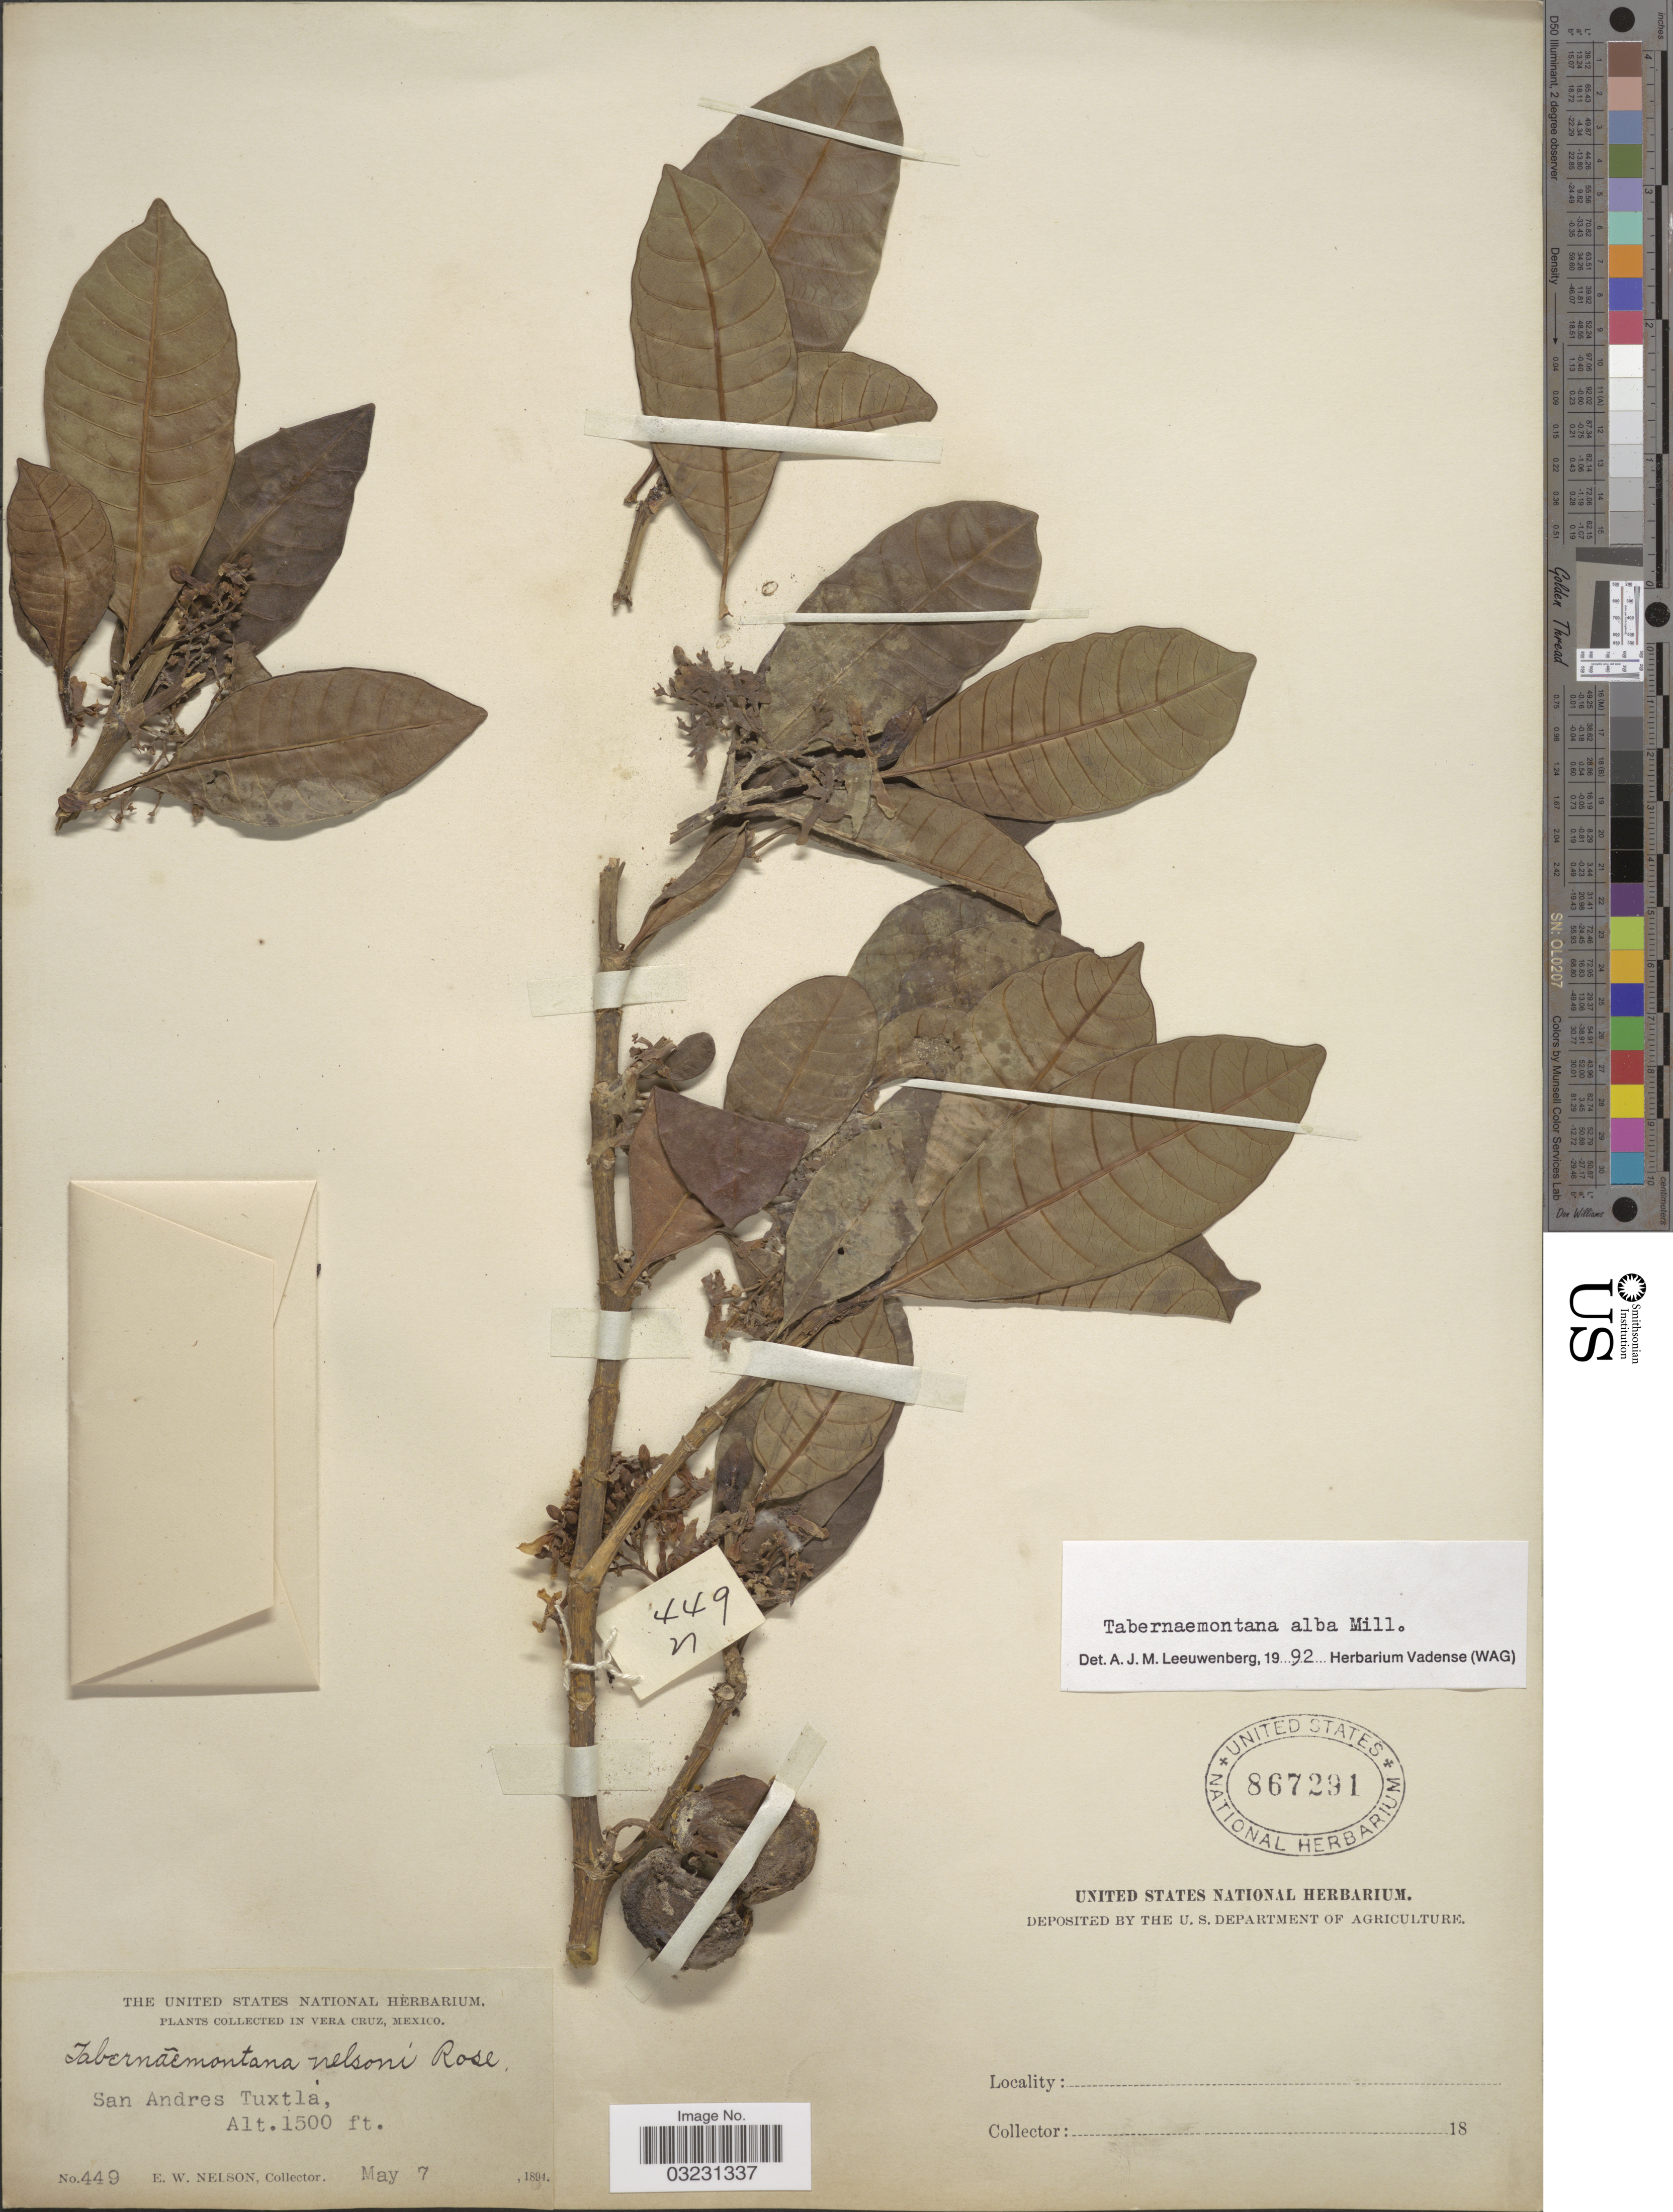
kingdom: Plantae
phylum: Tracheophyta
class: Magnoliopsida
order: Gentianales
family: Apocynaceae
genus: Tabernaemontana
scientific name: Tabernaemontana alba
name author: Mill.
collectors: E. W. Nelson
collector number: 449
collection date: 1894-05-07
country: Mexico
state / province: Veracruz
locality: Vera Cruz, San Andres Tuxtla.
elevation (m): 457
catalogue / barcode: US 867291